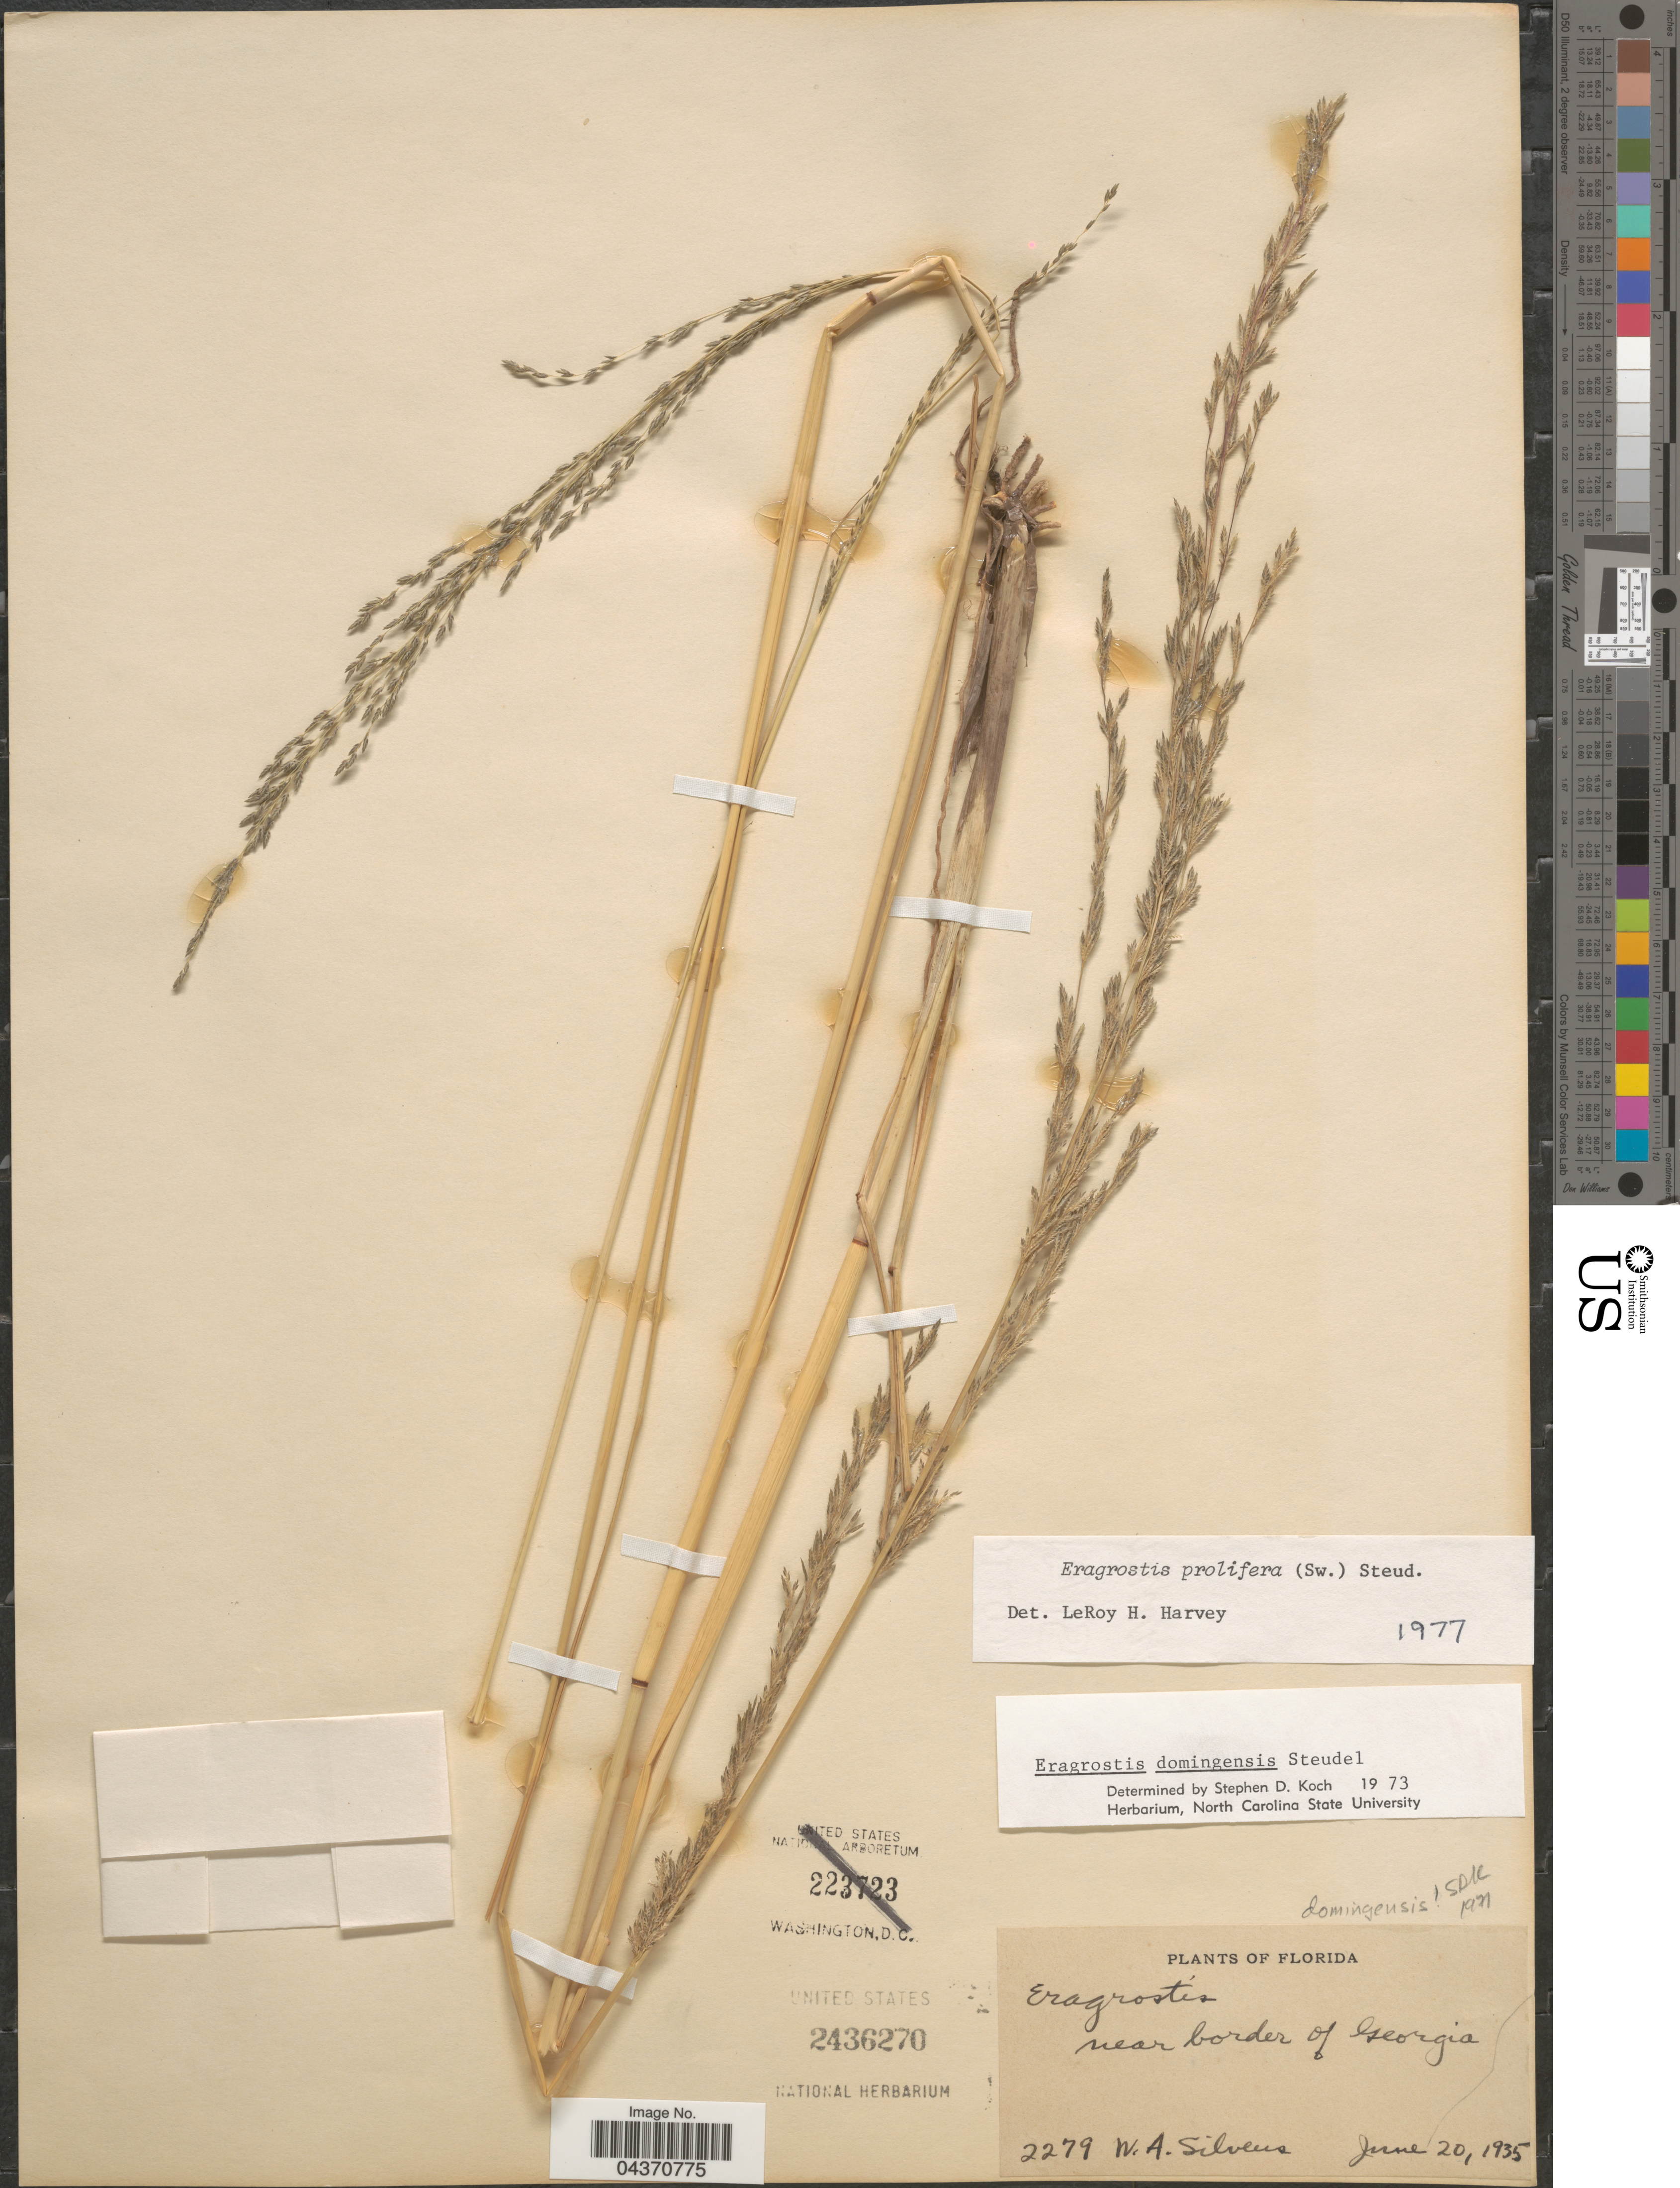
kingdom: Plantae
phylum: Tracheophyta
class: Liliopsida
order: Poales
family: Poaceae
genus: Eragrostis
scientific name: Eragrostis prolifera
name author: (Sw.) Steud.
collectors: W. Silveus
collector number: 2279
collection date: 1935-06-20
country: United States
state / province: Florida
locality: Near border of Georgia.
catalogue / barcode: US 2436270